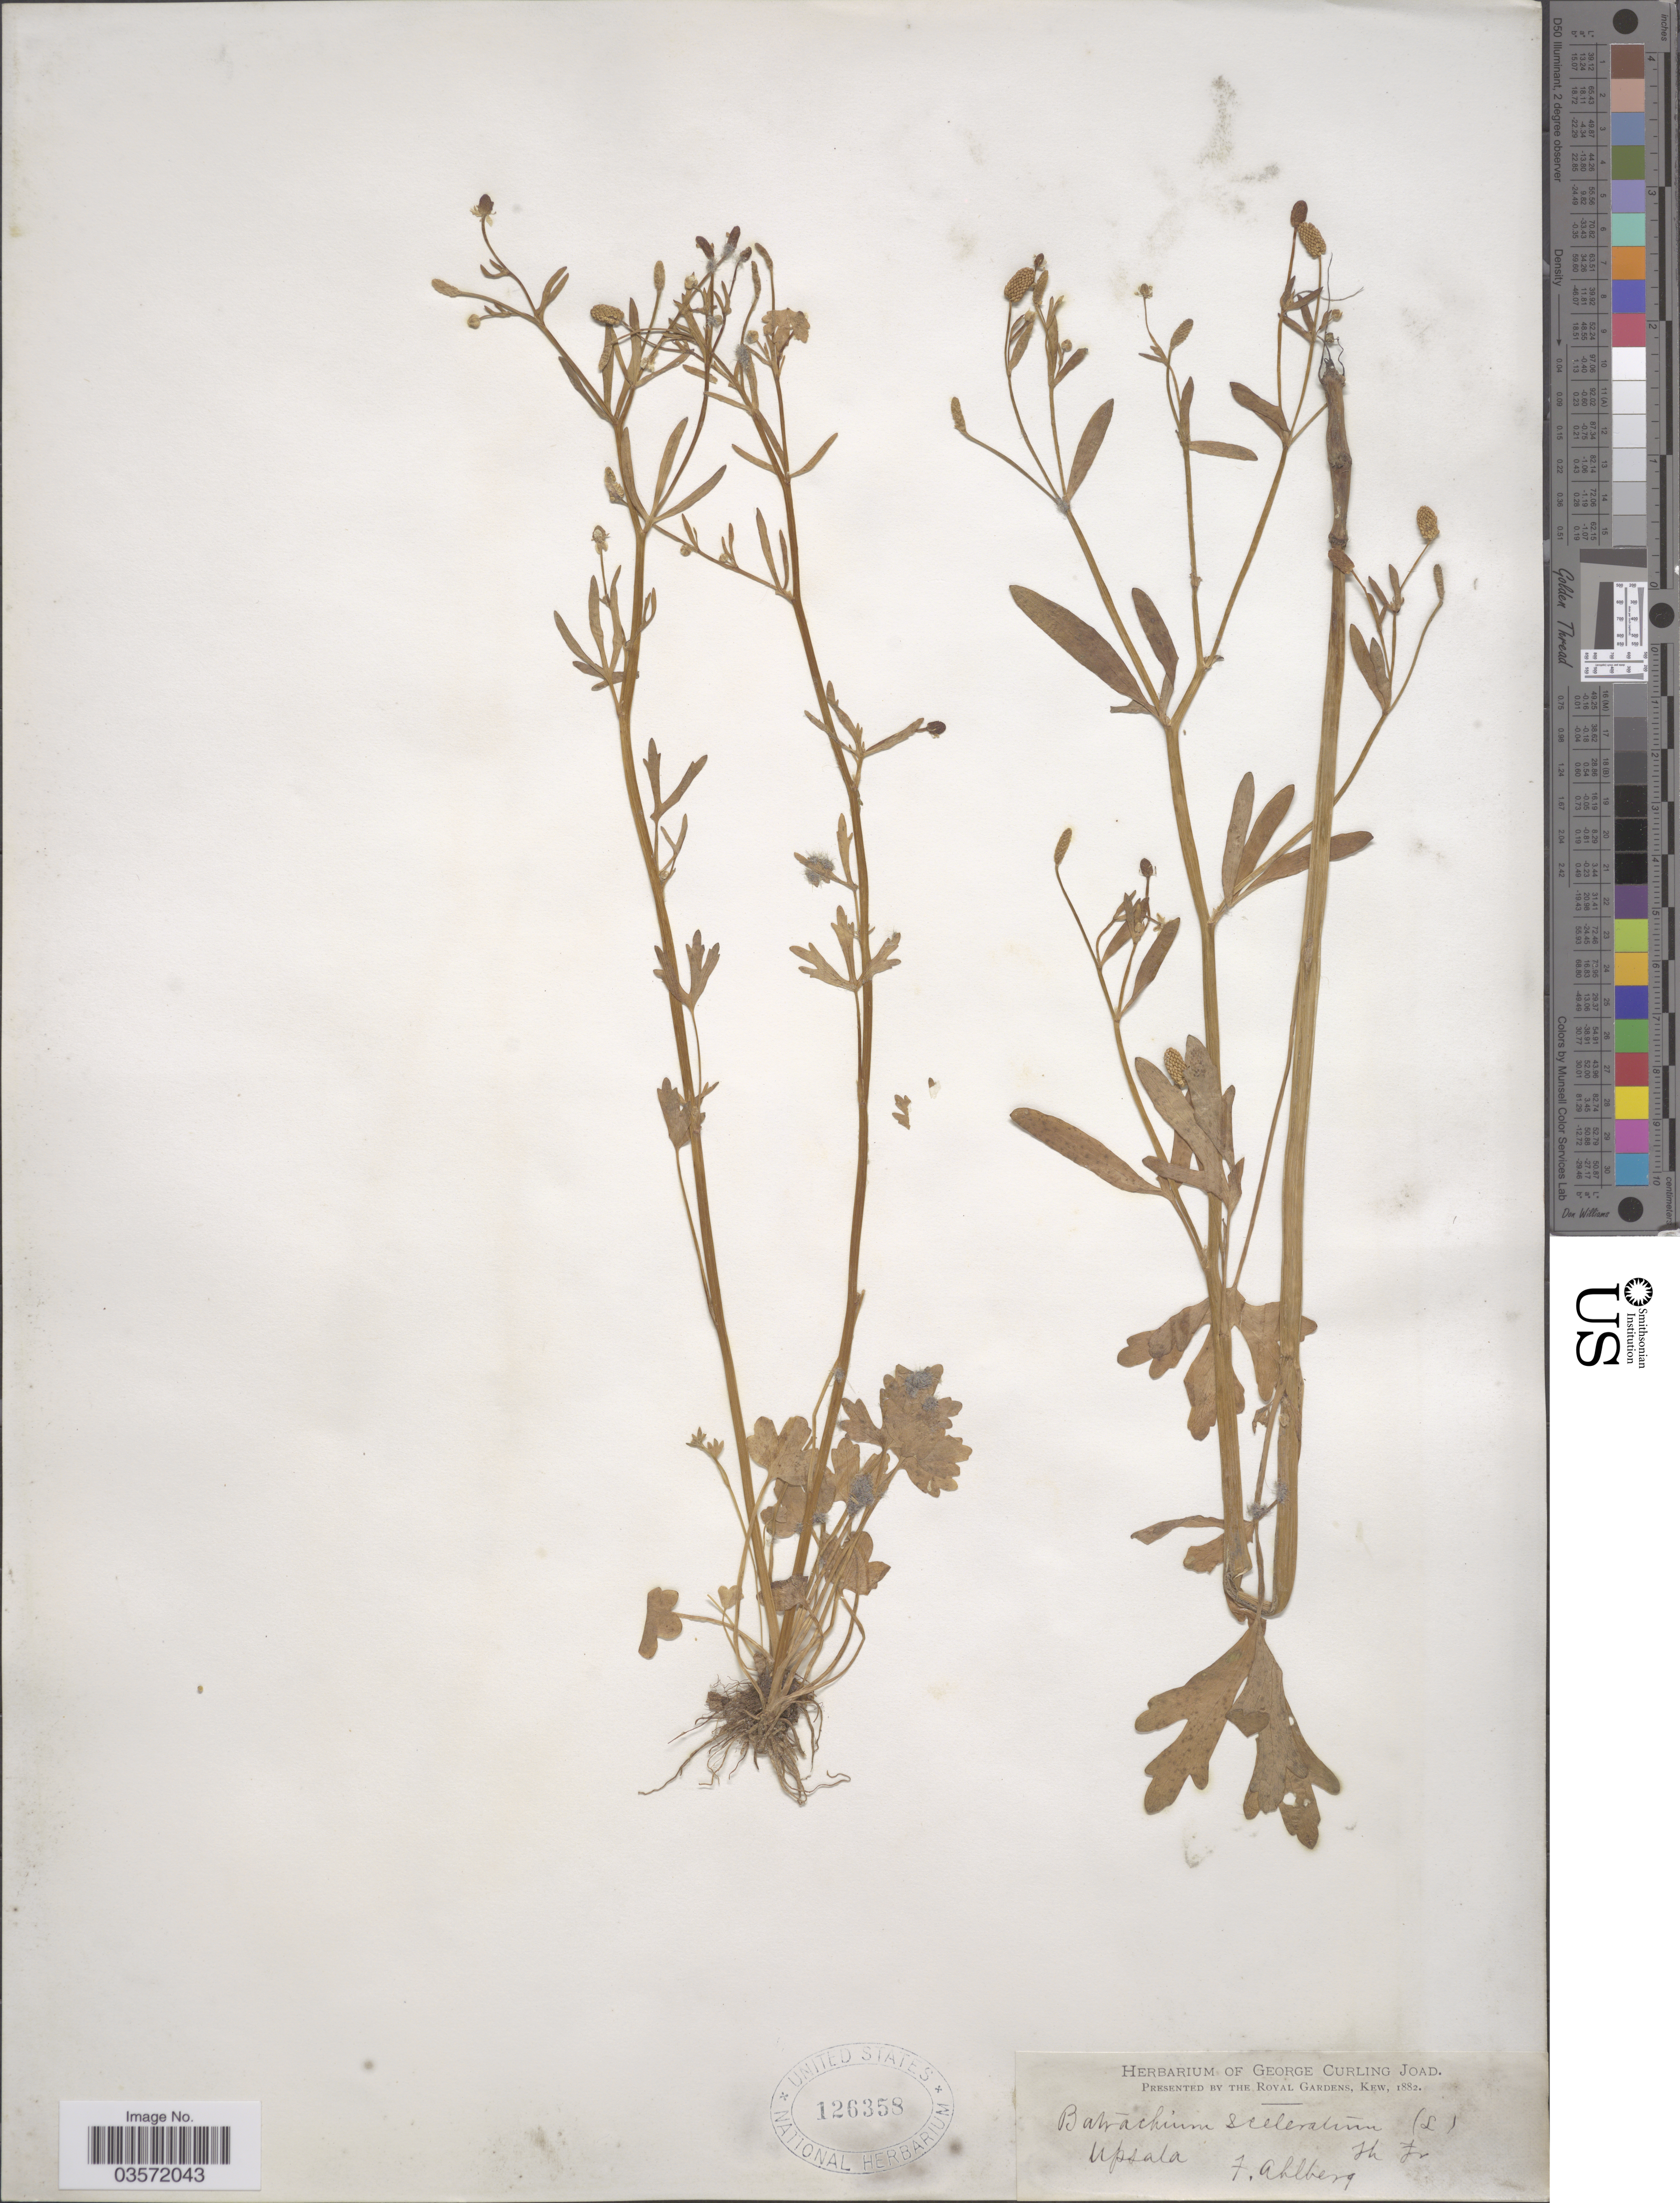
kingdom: Plantae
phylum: Tracheophyta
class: Magnoliopsida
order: Ranunculales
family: Ranunculaceae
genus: Ranunculus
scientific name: Ranunculus sceleratus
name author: L.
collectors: F. Ahlberg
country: Sweden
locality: Upsala.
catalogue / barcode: US 126358